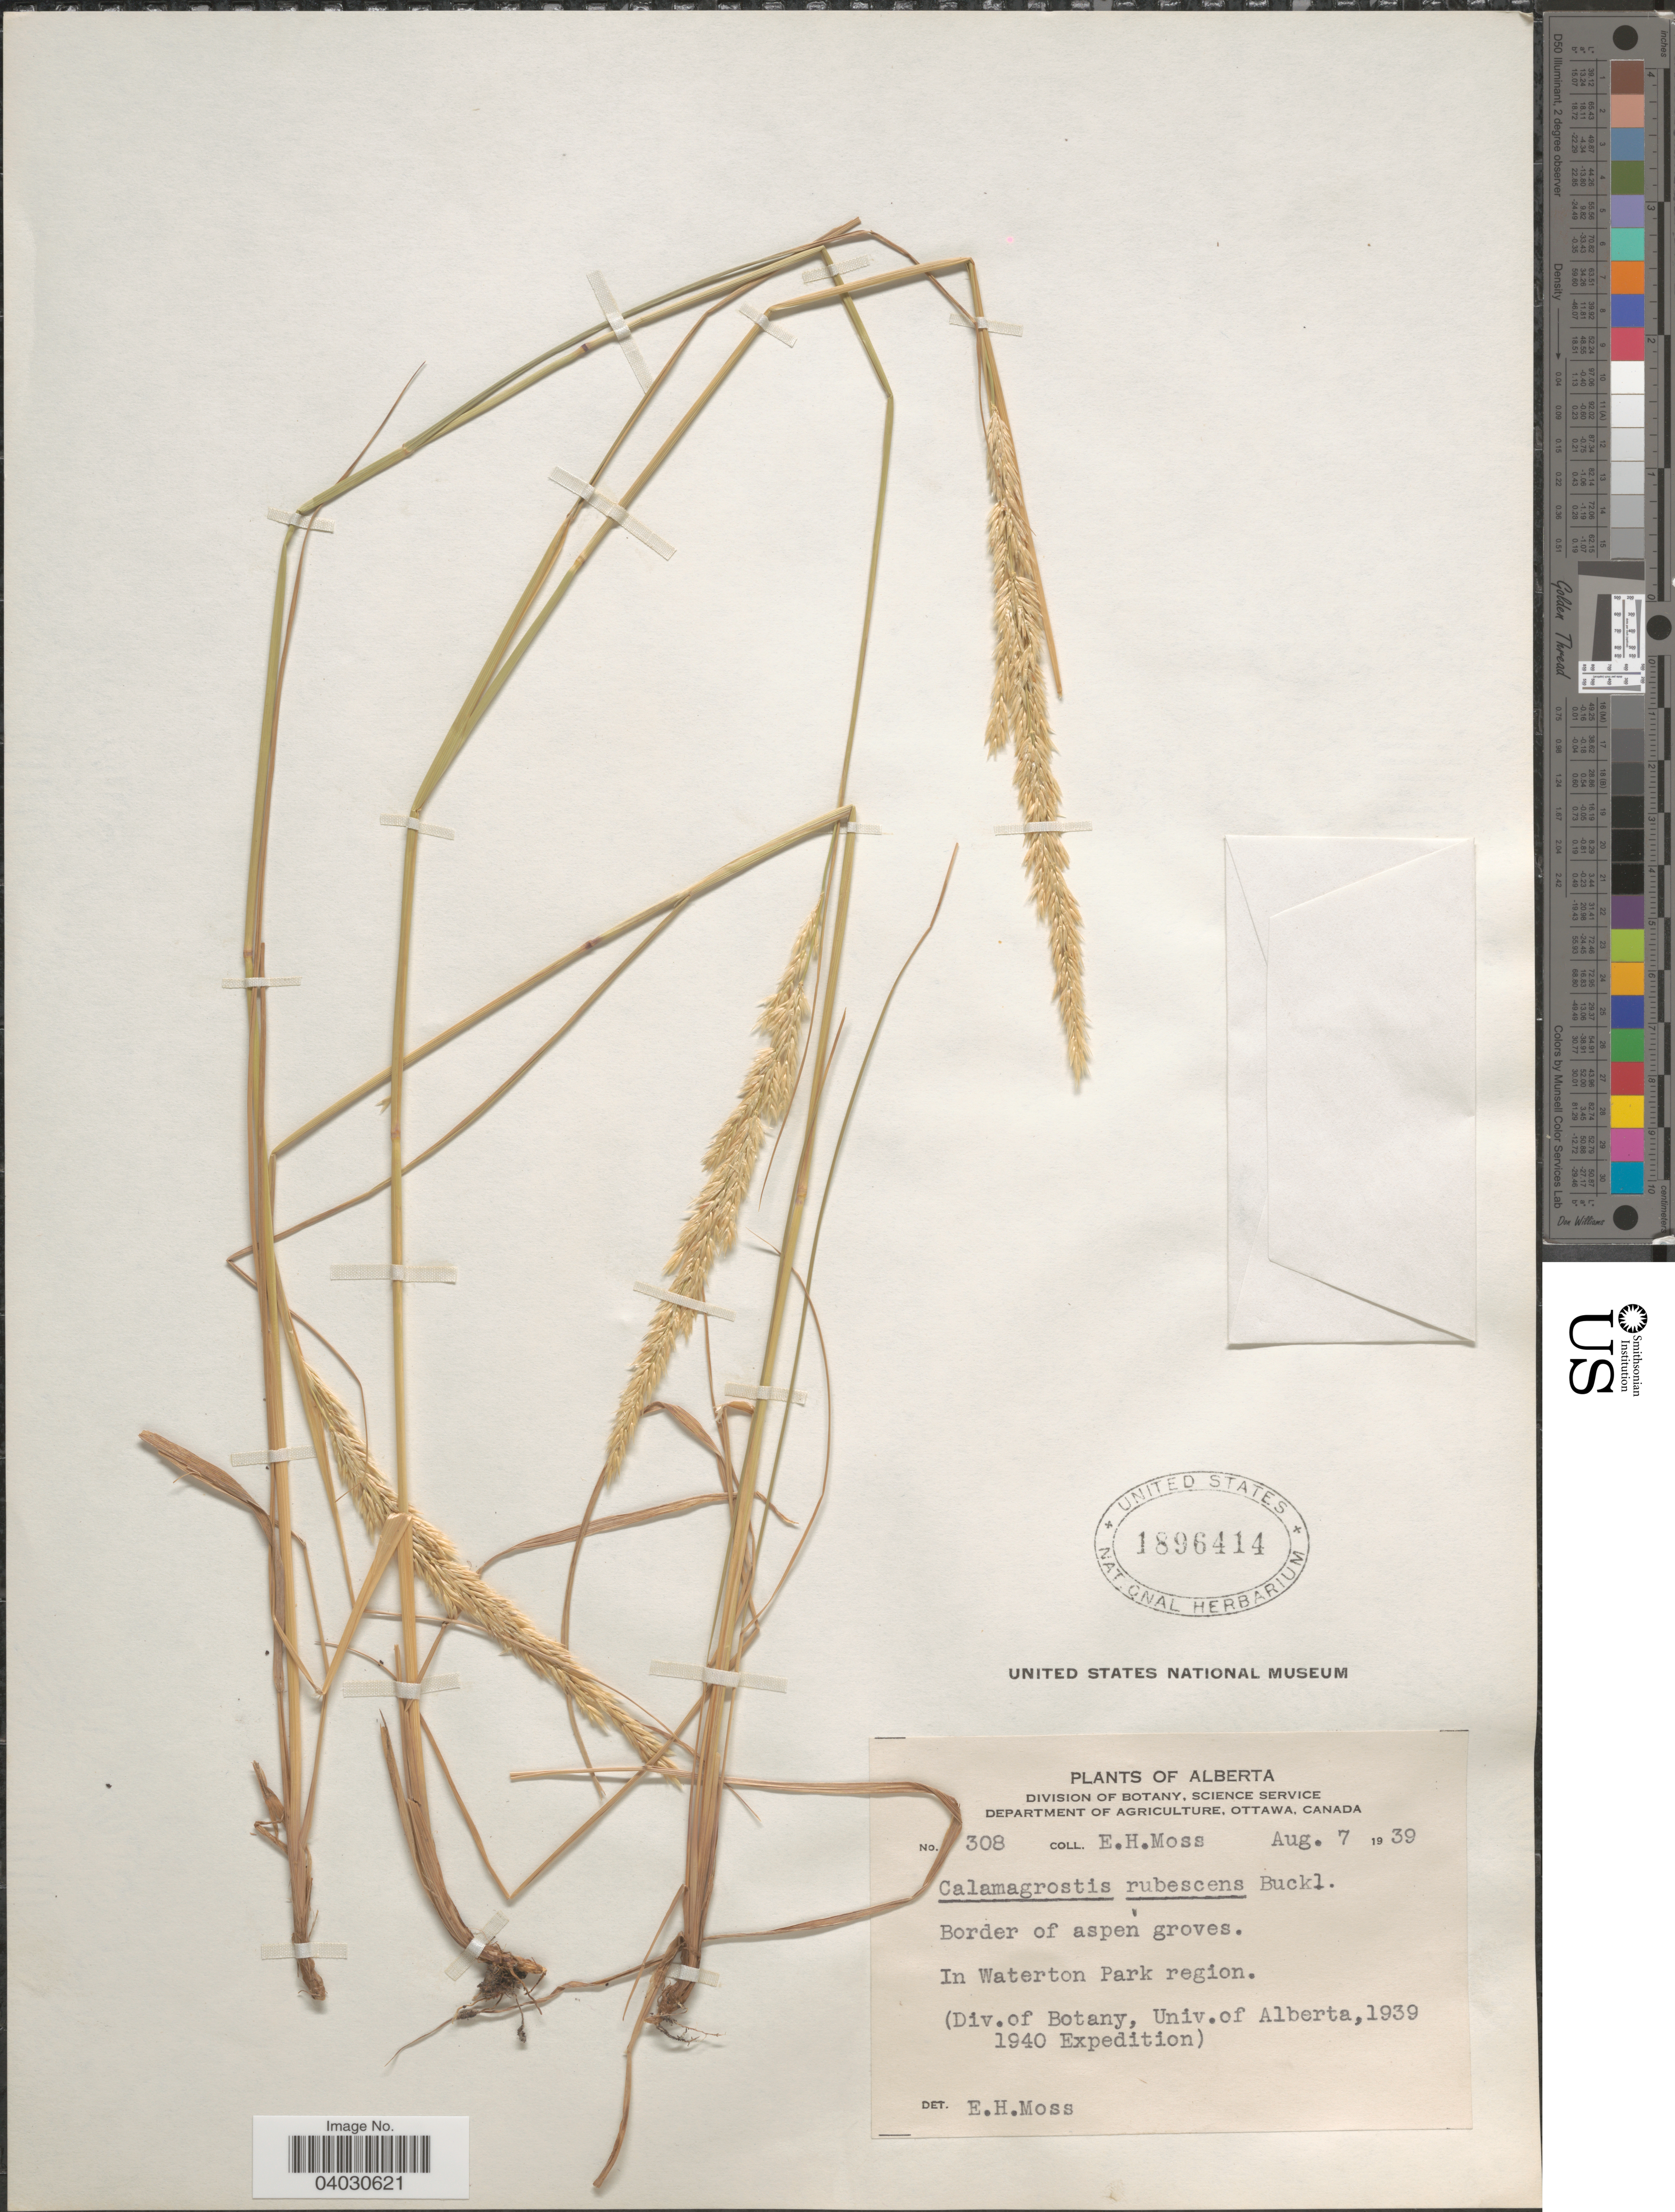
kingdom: Plantae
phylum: Tracheophyta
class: Liliopsida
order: Poales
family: Poaceae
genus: Calamagrostis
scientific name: Calamagrostis rubescens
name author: Buckley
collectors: E. Moss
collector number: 308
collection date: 1939-08-07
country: Canada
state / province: Alberta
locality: Border of aspen groves. In Waterton Lakes Park.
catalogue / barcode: US 1896414